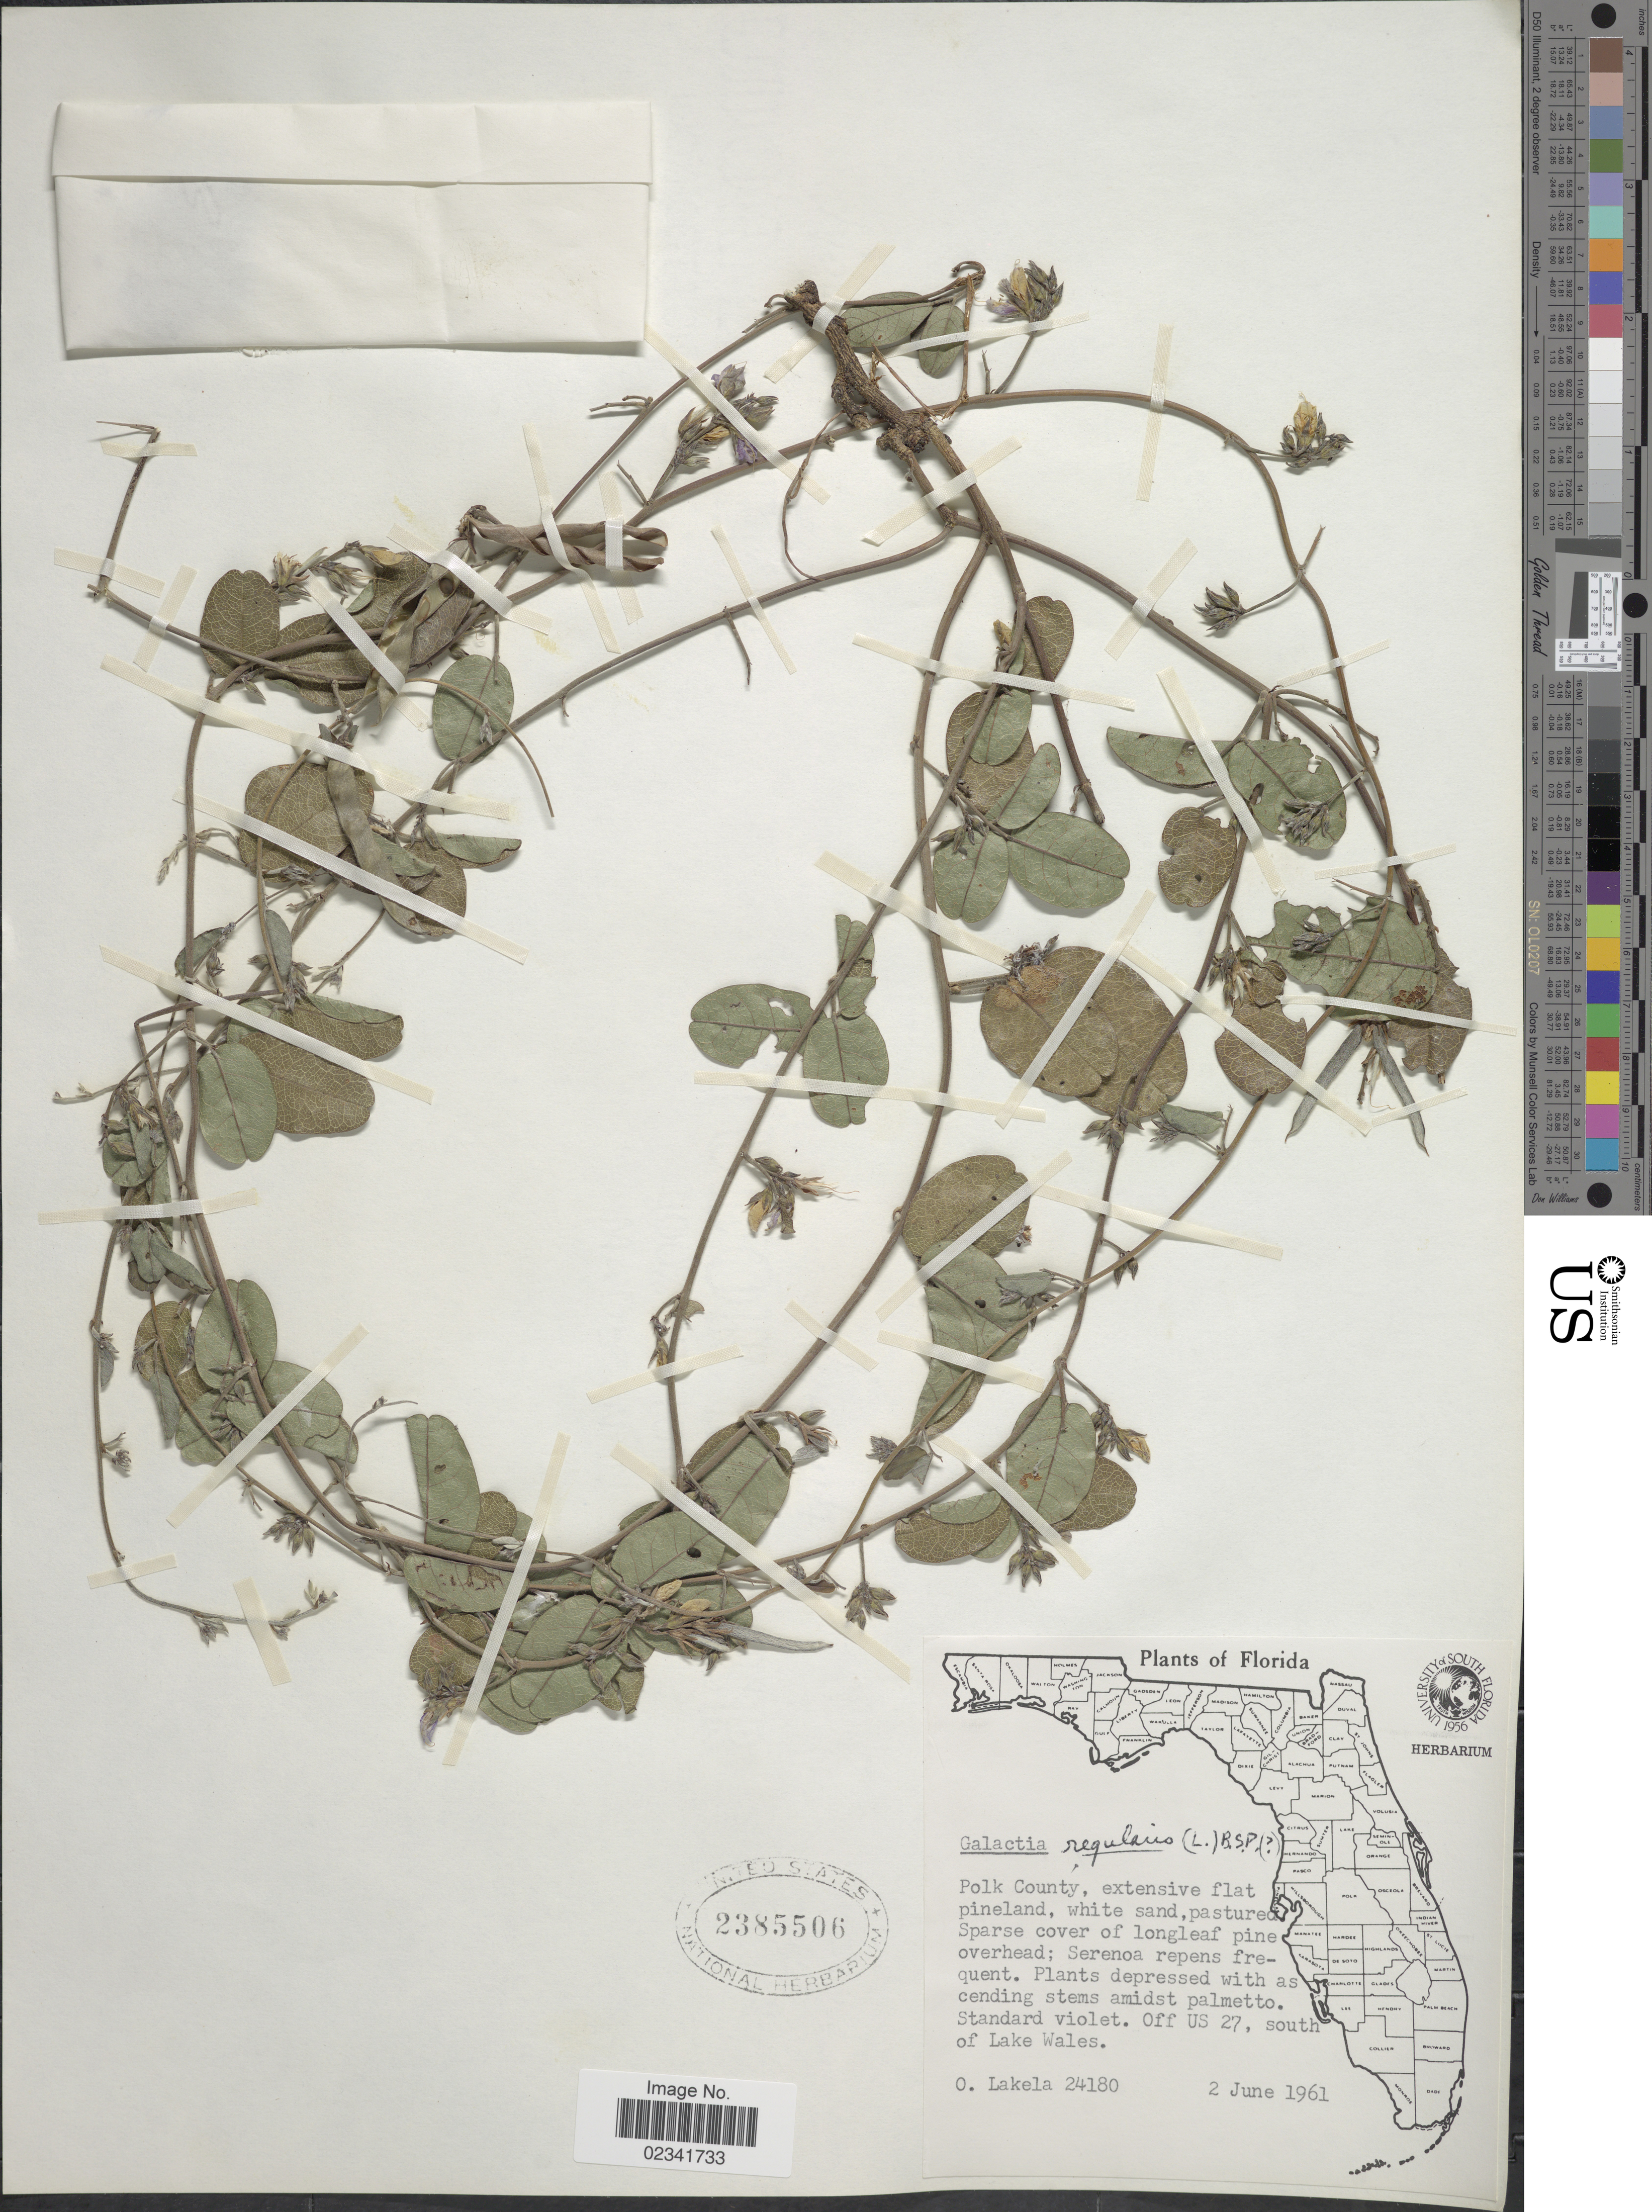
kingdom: Plantae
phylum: Tracheophyta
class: Magnoliopsida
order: Fabales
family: Fabaceae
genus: Galactia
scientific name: Galactia regularis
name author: (L.) Britton, Stearns & Poggenb.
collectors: O. Lakela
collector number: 24180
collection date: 1961-06-02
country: United States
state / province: Florida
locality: Polk County, extensive flat pineland, Off US 27, south of Lake Wales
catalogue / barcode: US 2385506